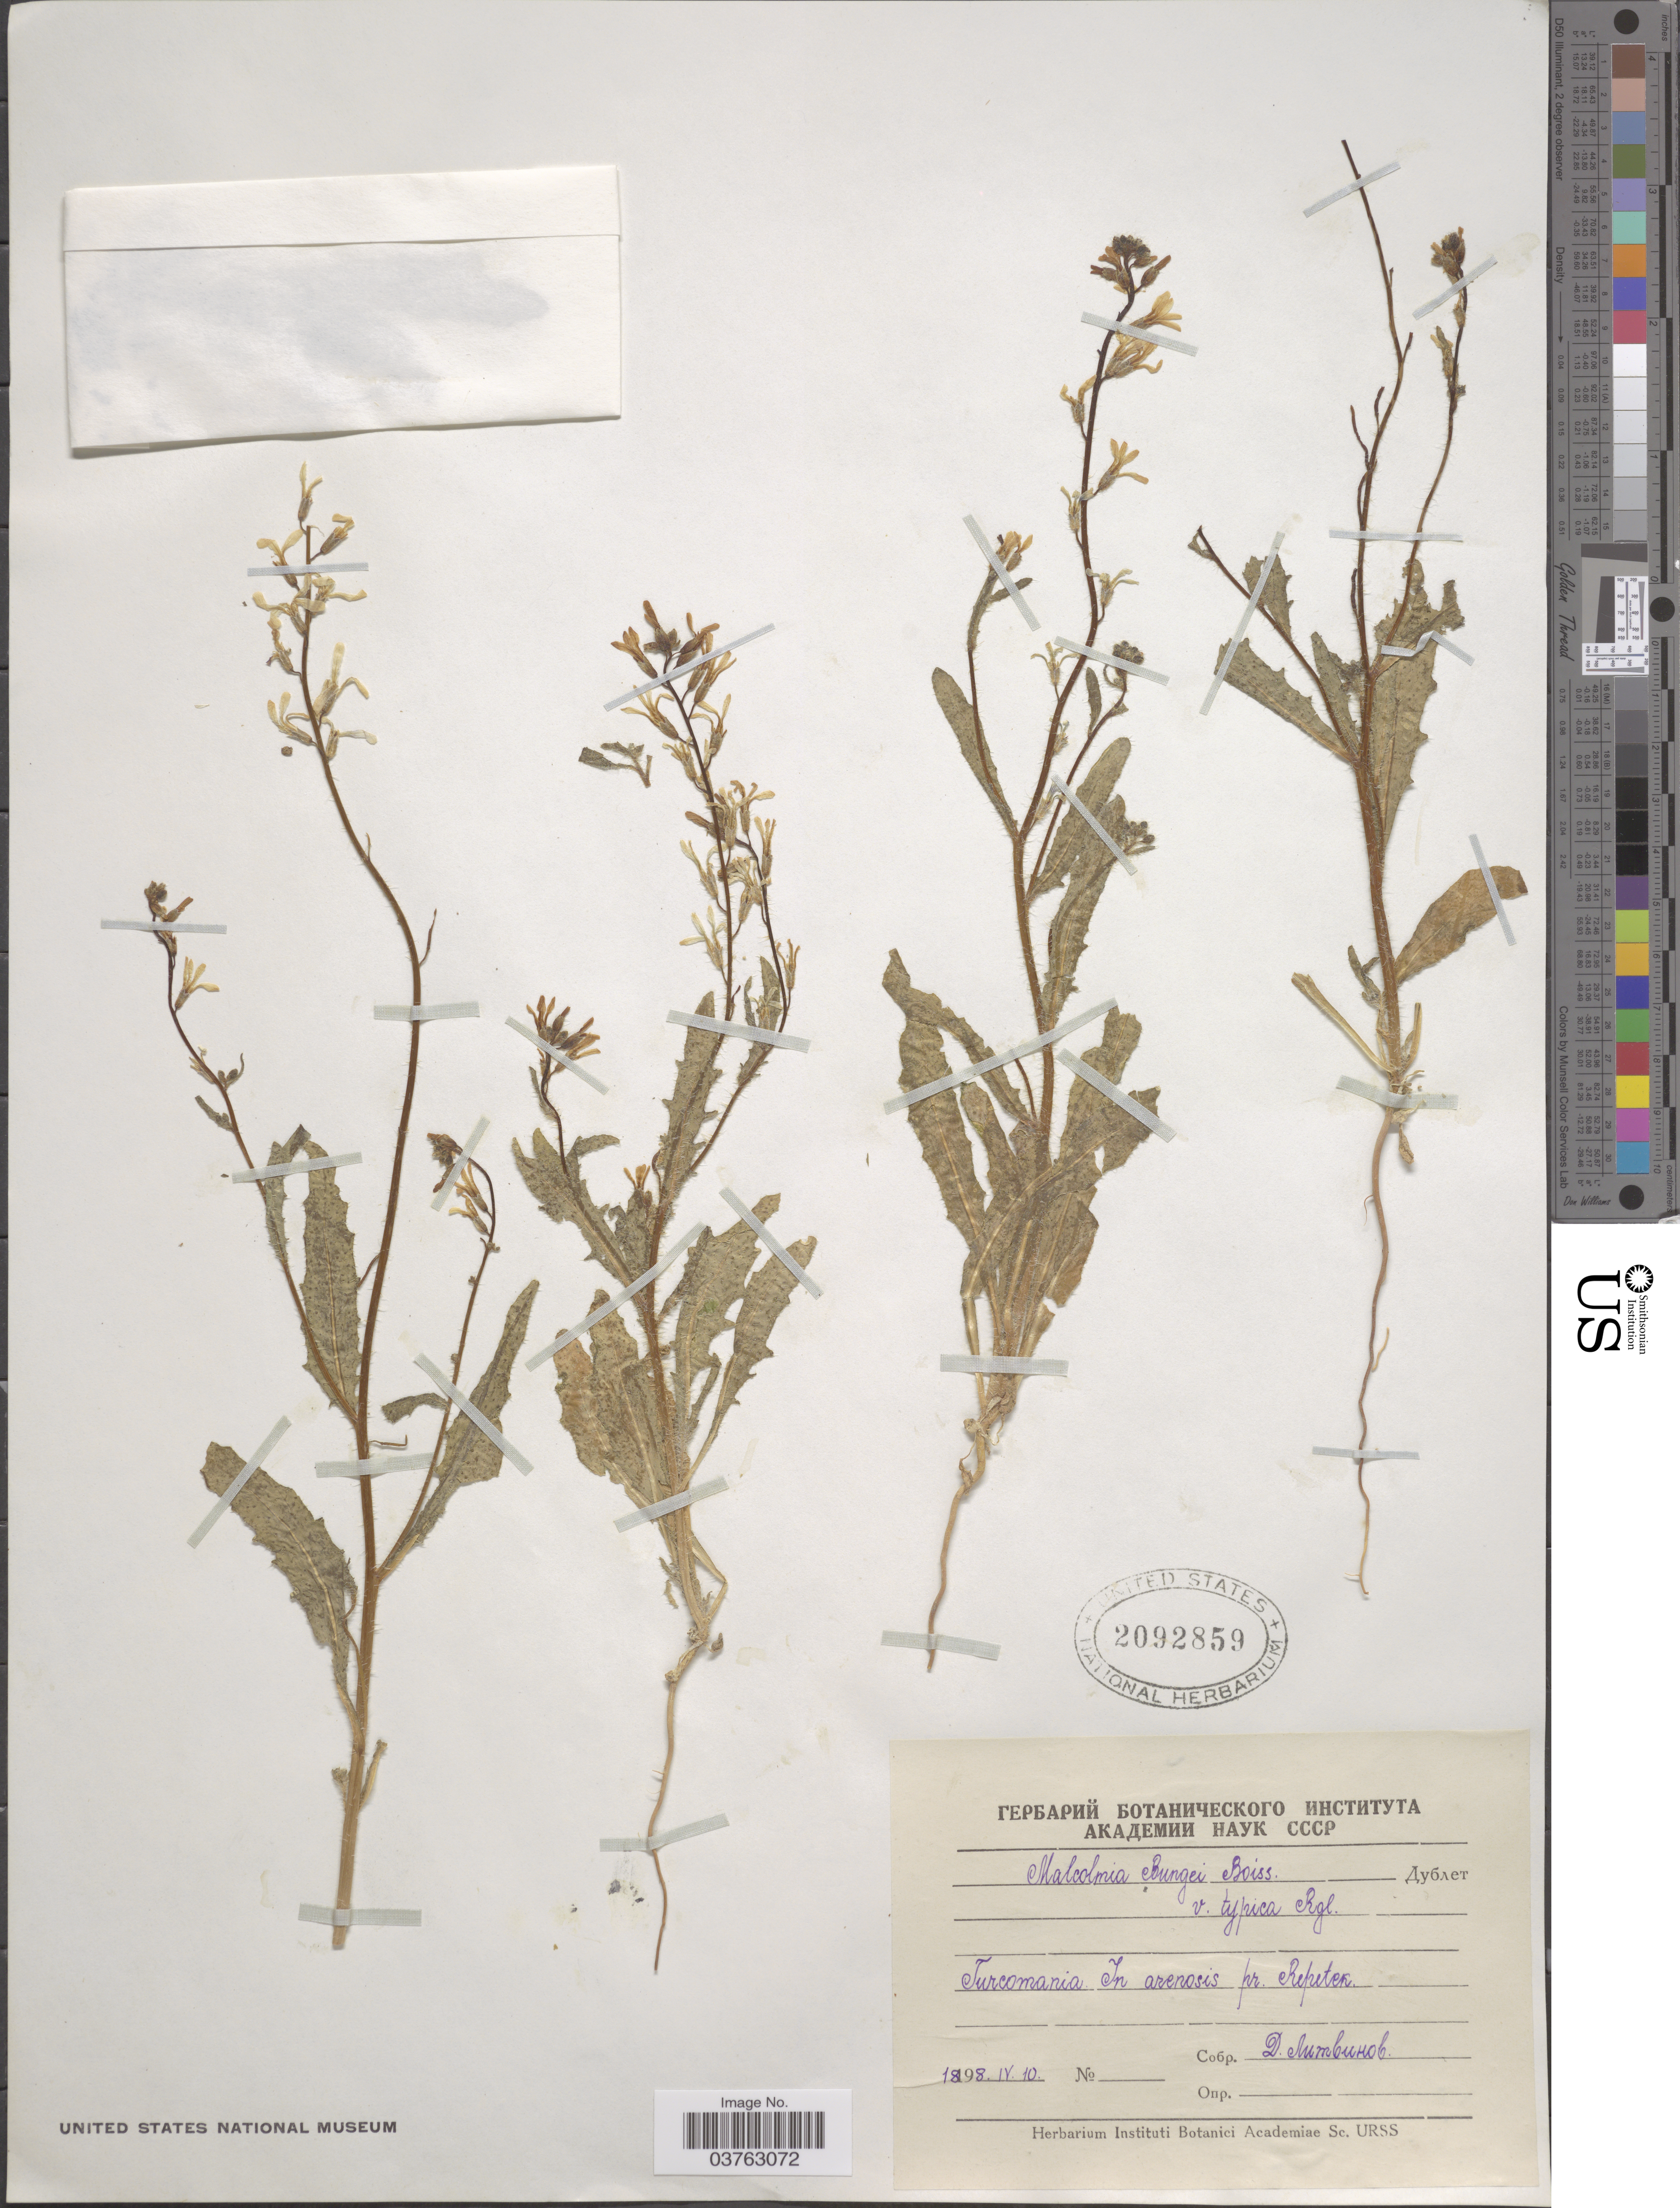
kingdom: Plantae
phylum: Tracheophyta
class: Magnoliopsida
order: Brassicales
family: Brassicaceae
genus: Malcolmia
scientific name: Malcolmia bungei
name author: Boiss.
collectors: D. Litvinov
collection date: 1898-04-10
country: Turkmenistan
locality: Turcomania. In arenosis pr. Repetek.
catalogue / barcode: US 2092859